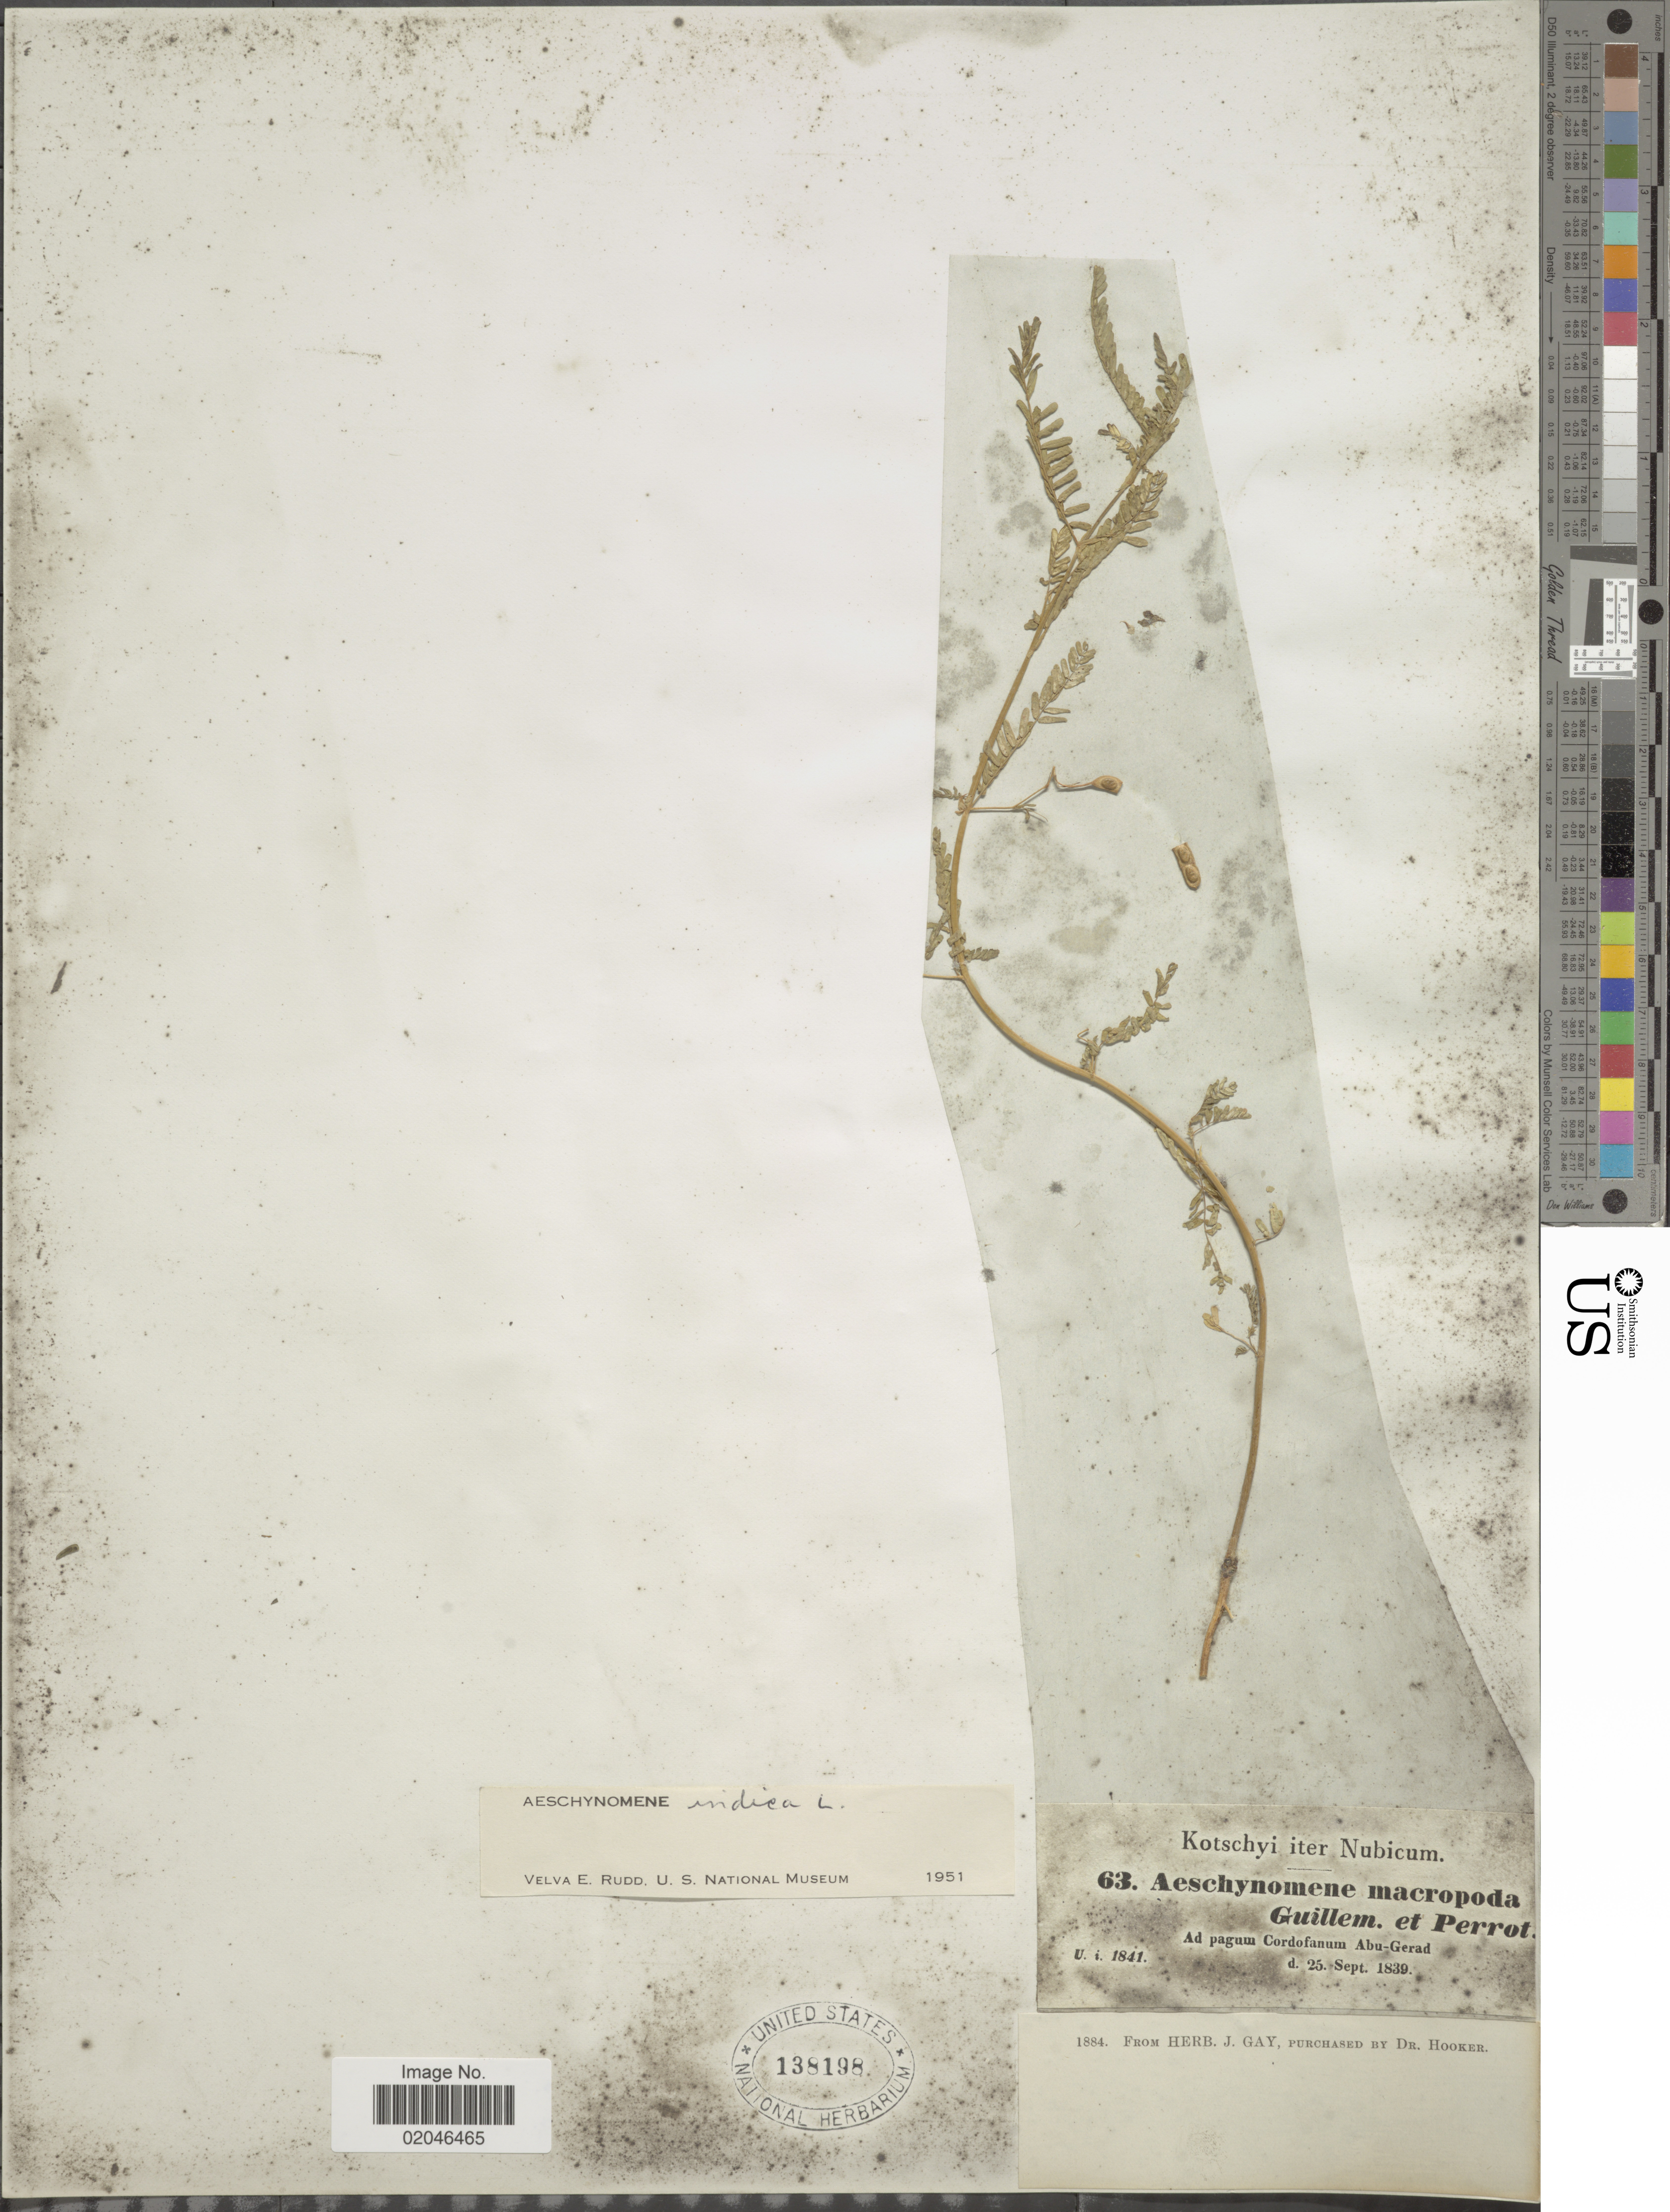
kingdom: Plantae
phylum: Tracheophyta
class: Magnoliopsida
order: Fabales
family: Fabaceae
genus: Aeschynomene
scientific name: Aeschynomene indica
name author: L.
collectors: -. Kotschyi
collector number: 63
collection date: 1839-09-25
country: Sudan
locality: Ad pagum Cordofanum Abu-Gerad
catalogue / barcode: US 138198